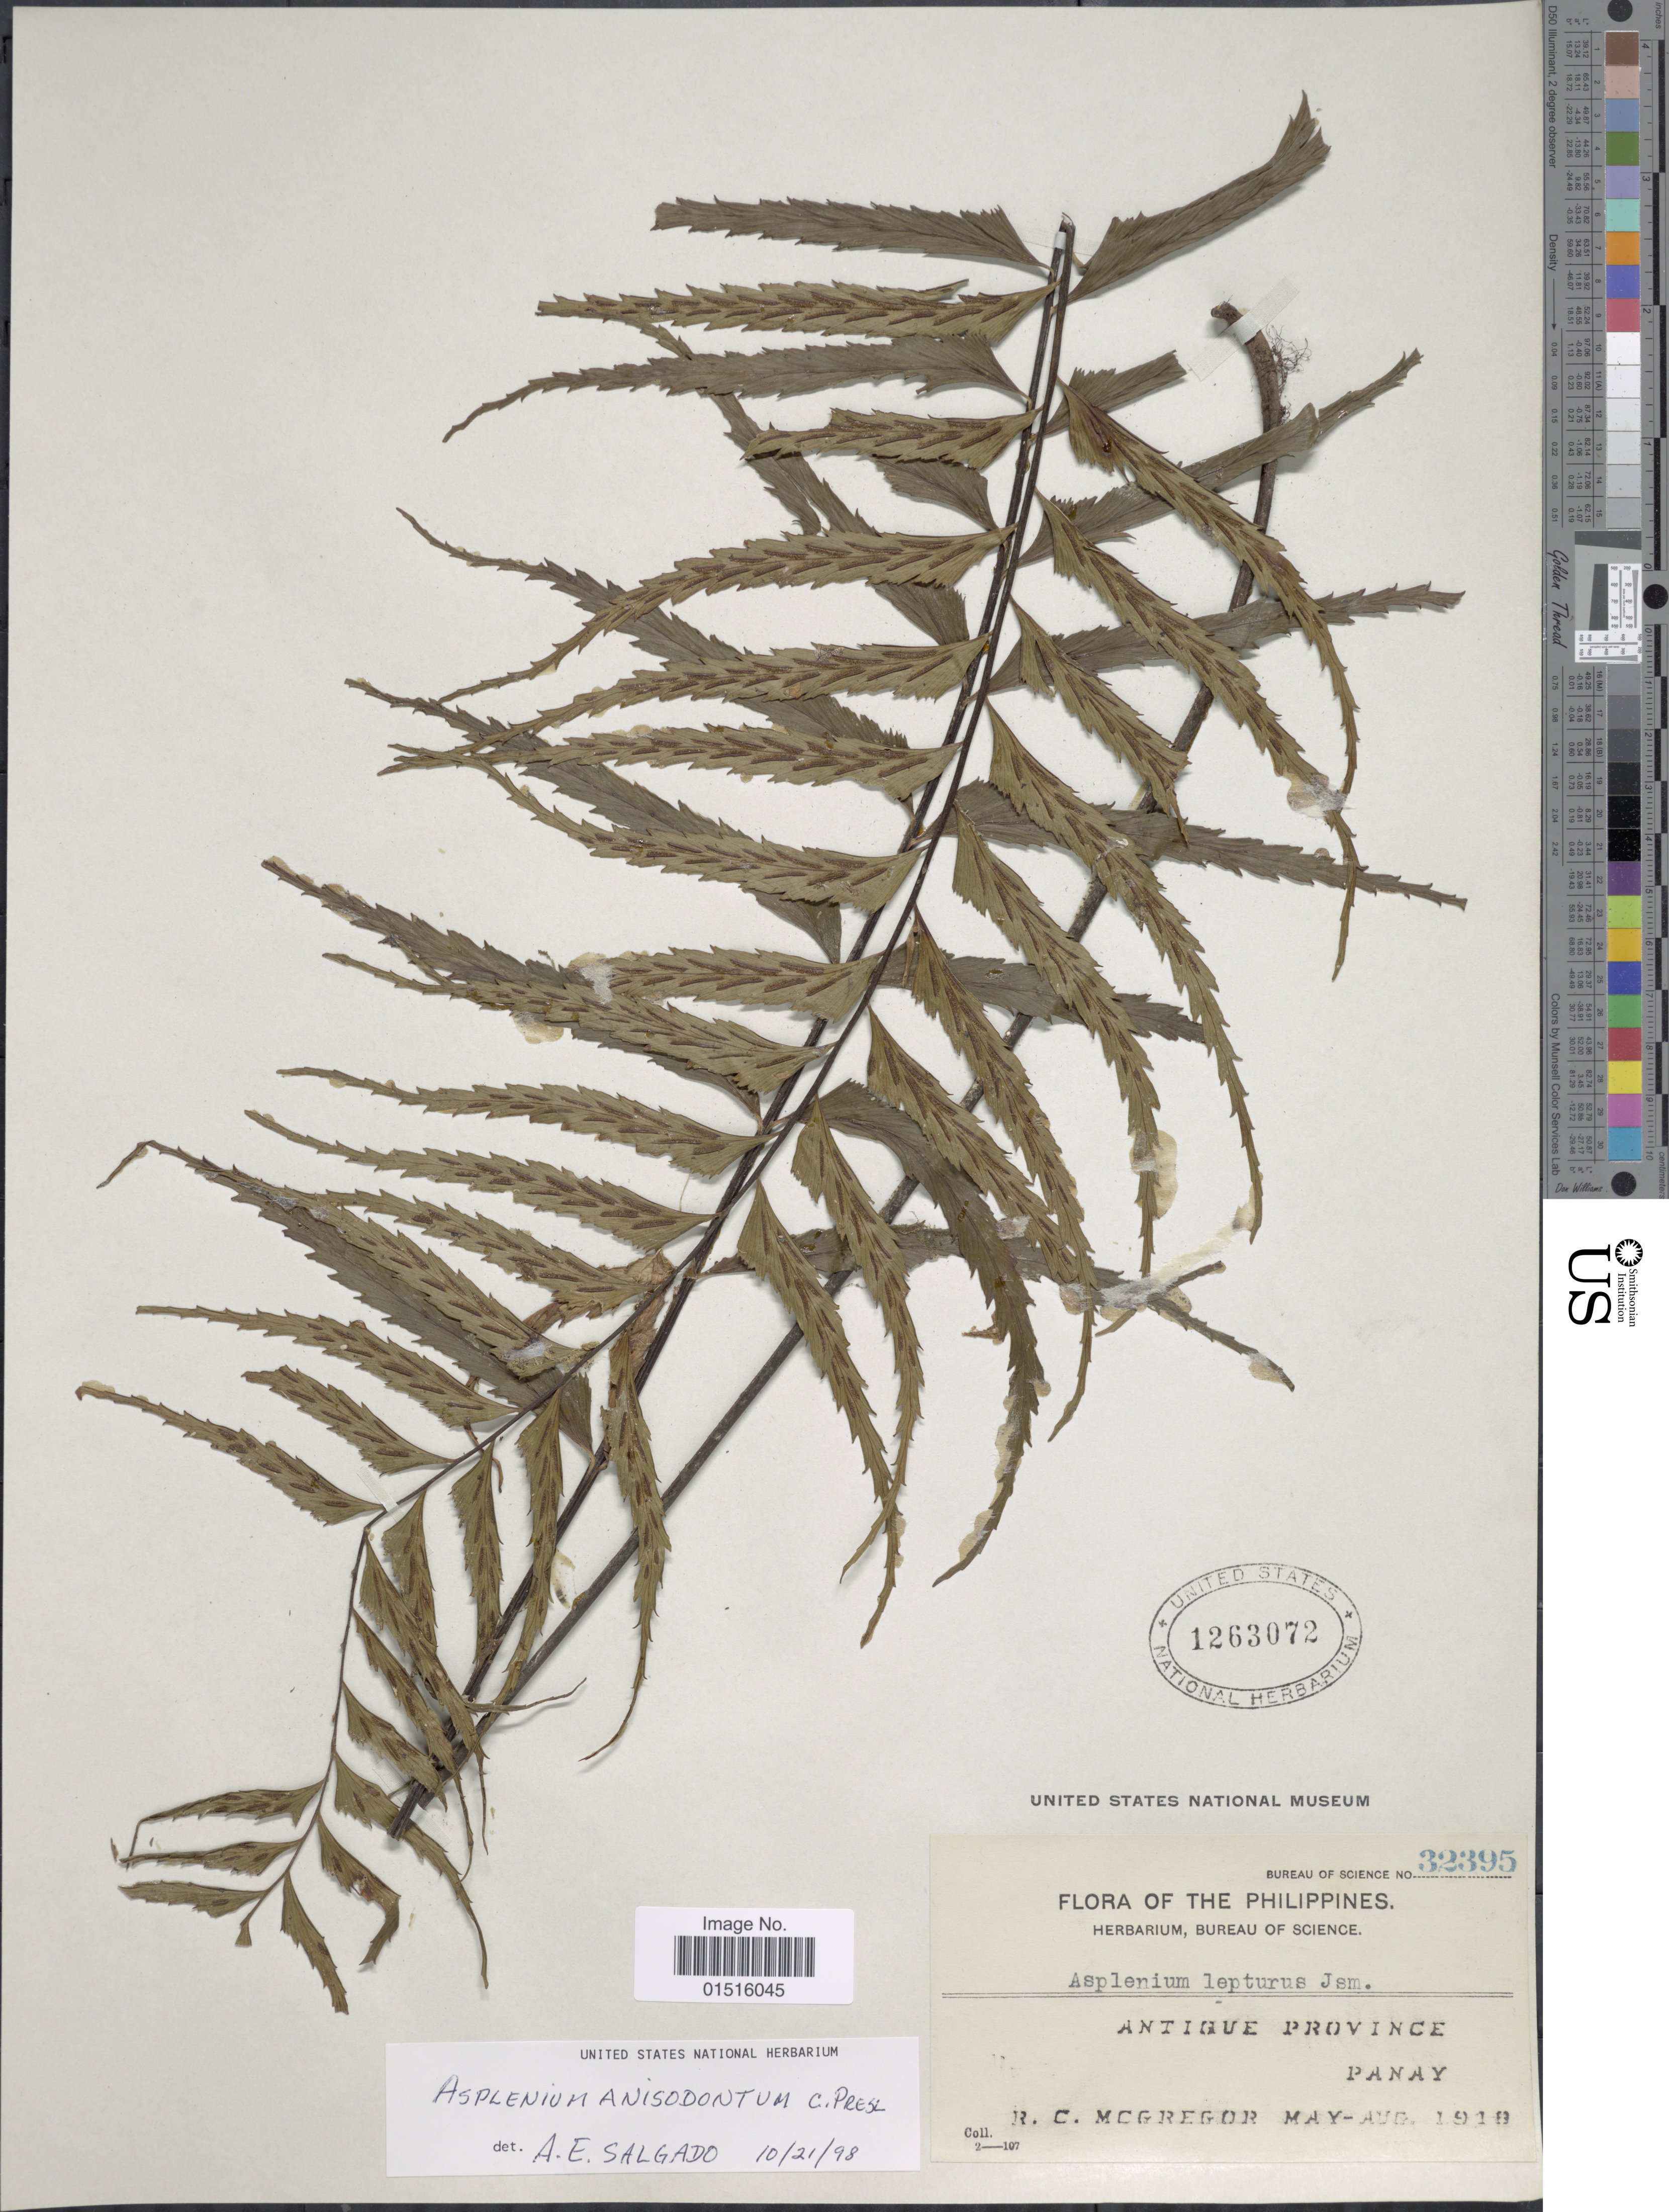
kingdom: Plantae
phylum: Tracheophyta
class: Polypodiopsida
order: Polypodiales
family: Aspleniaceae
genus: Asplenium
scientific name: Asplenium anisodontum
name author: C. Presl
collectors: R. C. McGregor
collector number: Bureau of Science 32395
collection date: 1918-05/1918-08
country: Philippines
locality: Antique Province Panay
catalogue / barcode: US 1263072